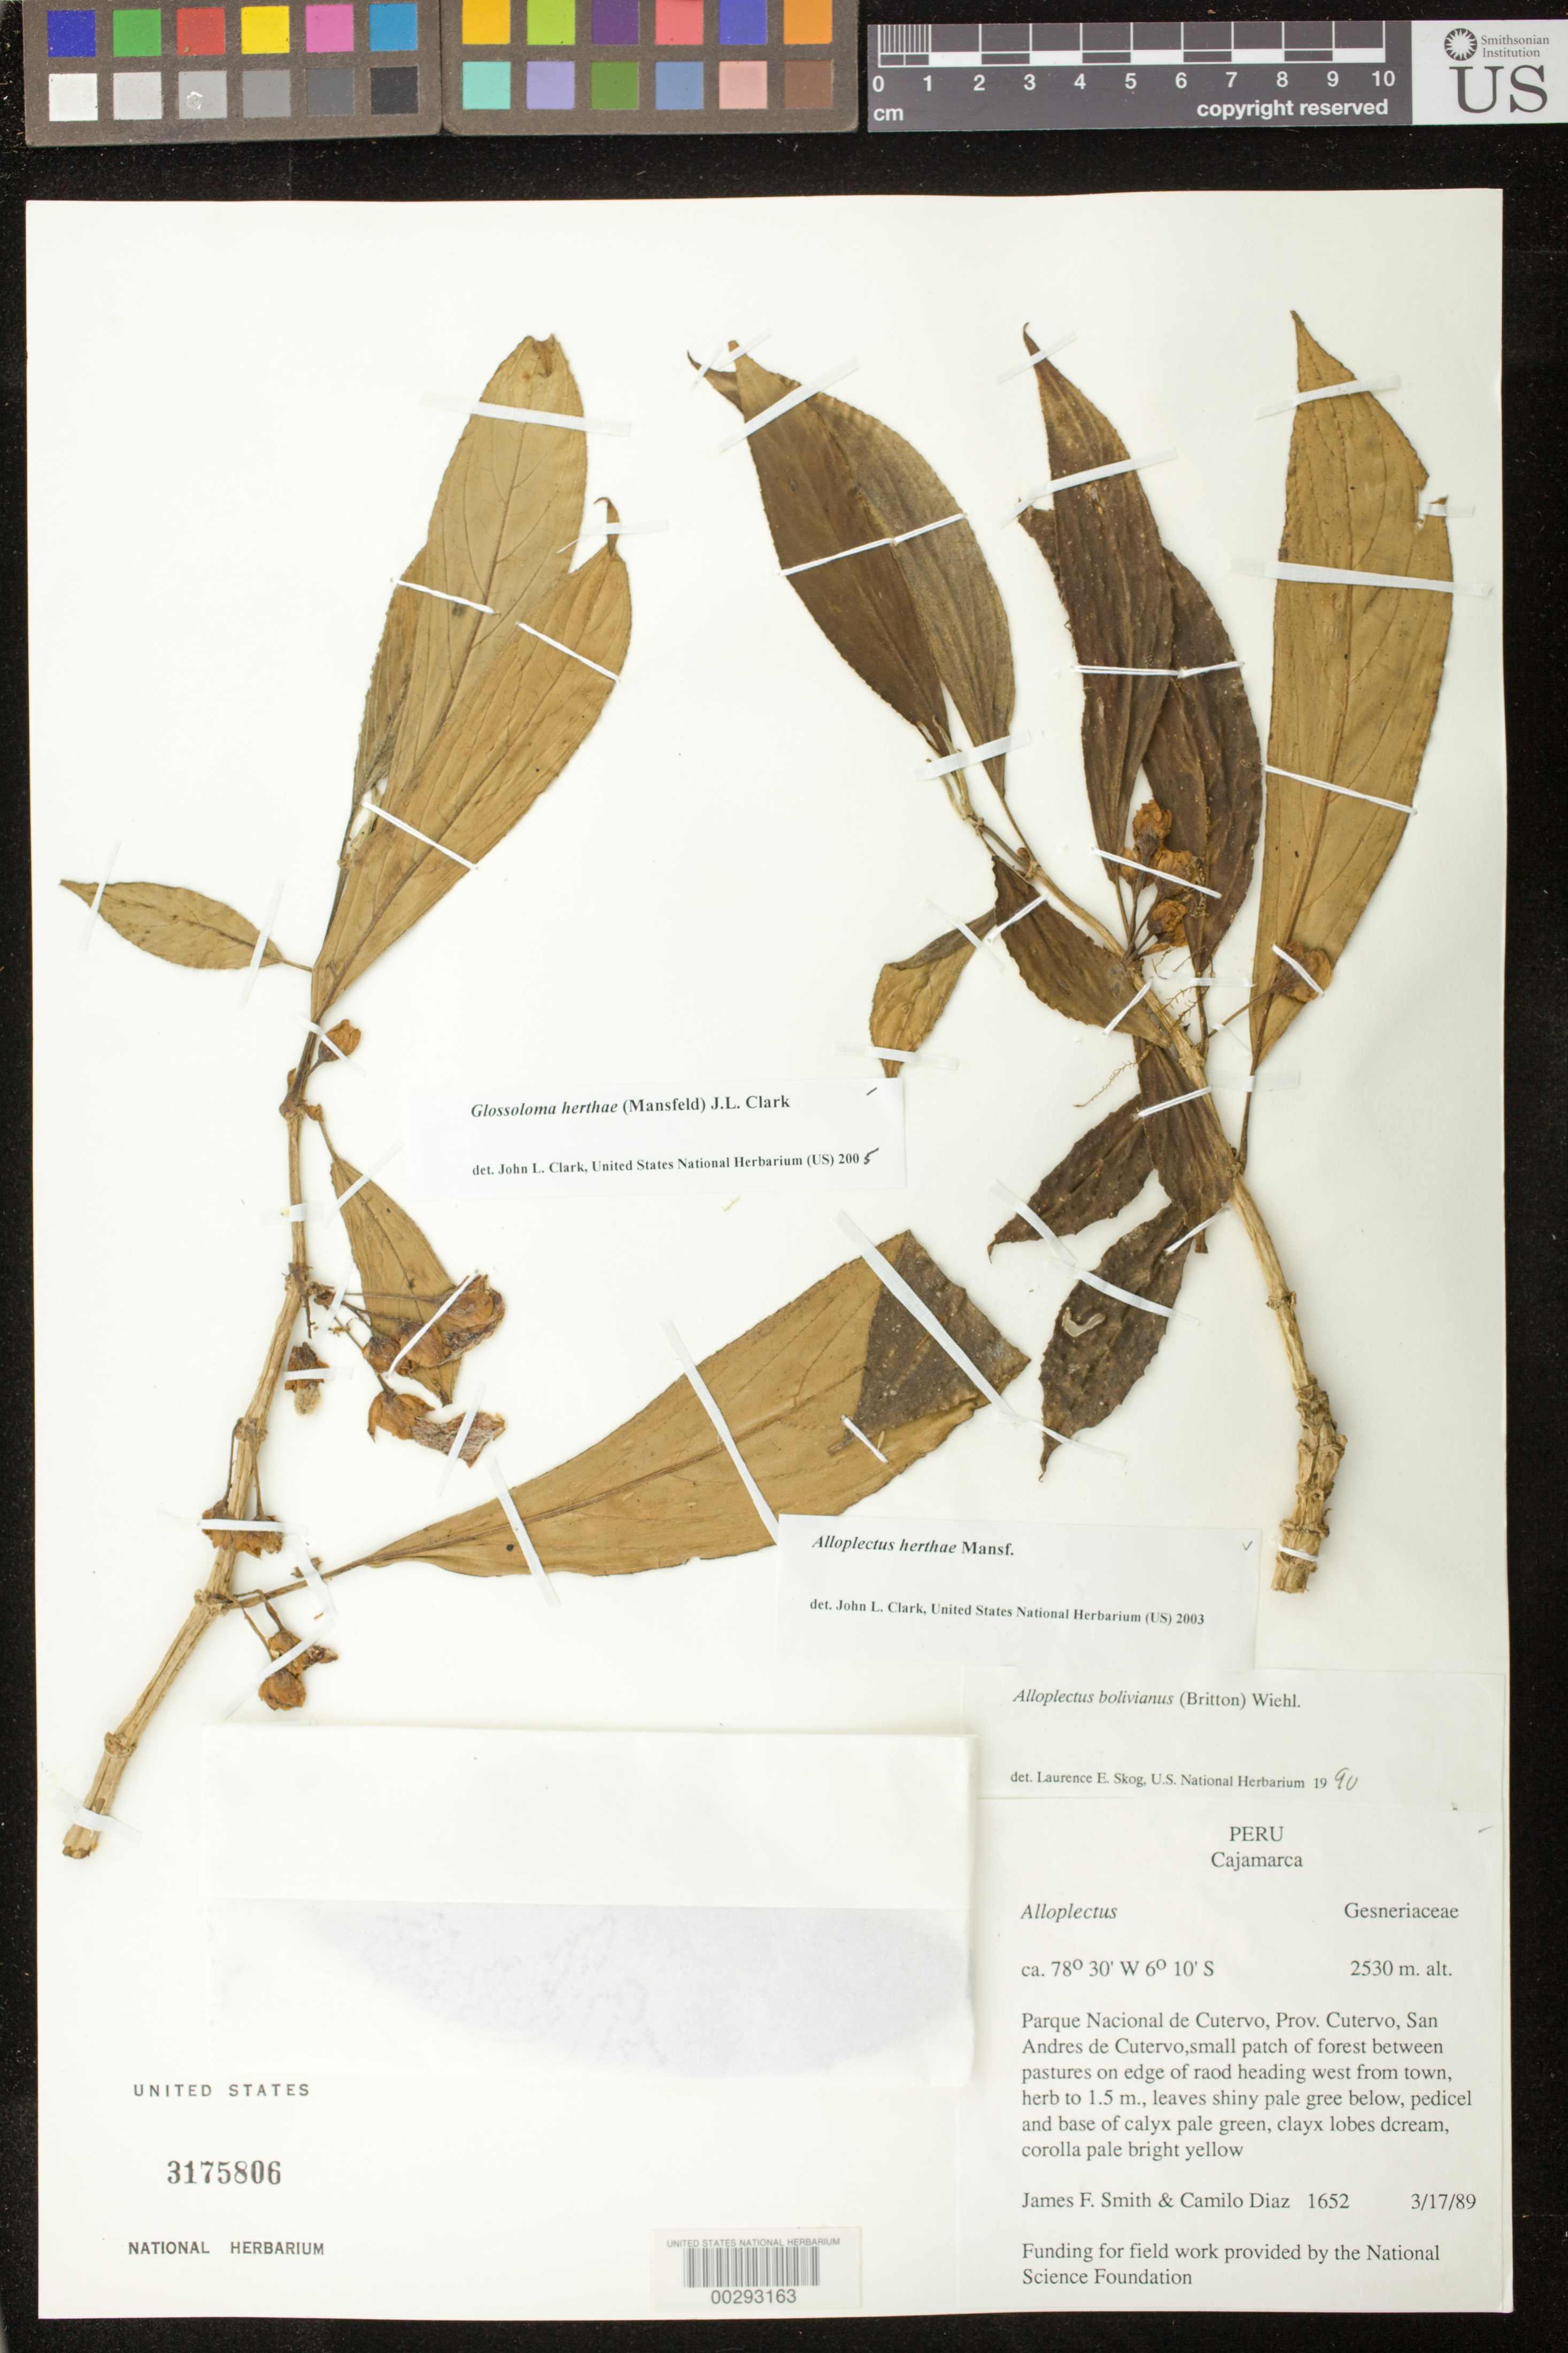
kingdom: Plantae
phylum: Tracheophyta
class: Magnoliopsida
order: Lamiales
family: Gesneriaceae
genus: Glossoloma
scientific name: Glossoloma herthae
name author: (Mansf.) J.L. Clark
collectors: J. Smith & C. Díaz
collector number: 1652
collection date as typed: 17 Mar 1989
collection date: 1989-03-17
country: Peru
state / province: Cajamarca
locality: Prov. Cutervo, Park Nacional de Cutervo, San Andres de Cutervo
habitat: Small patch of forest between pastures on edge of road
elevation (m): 2530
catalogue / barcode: US 3175806